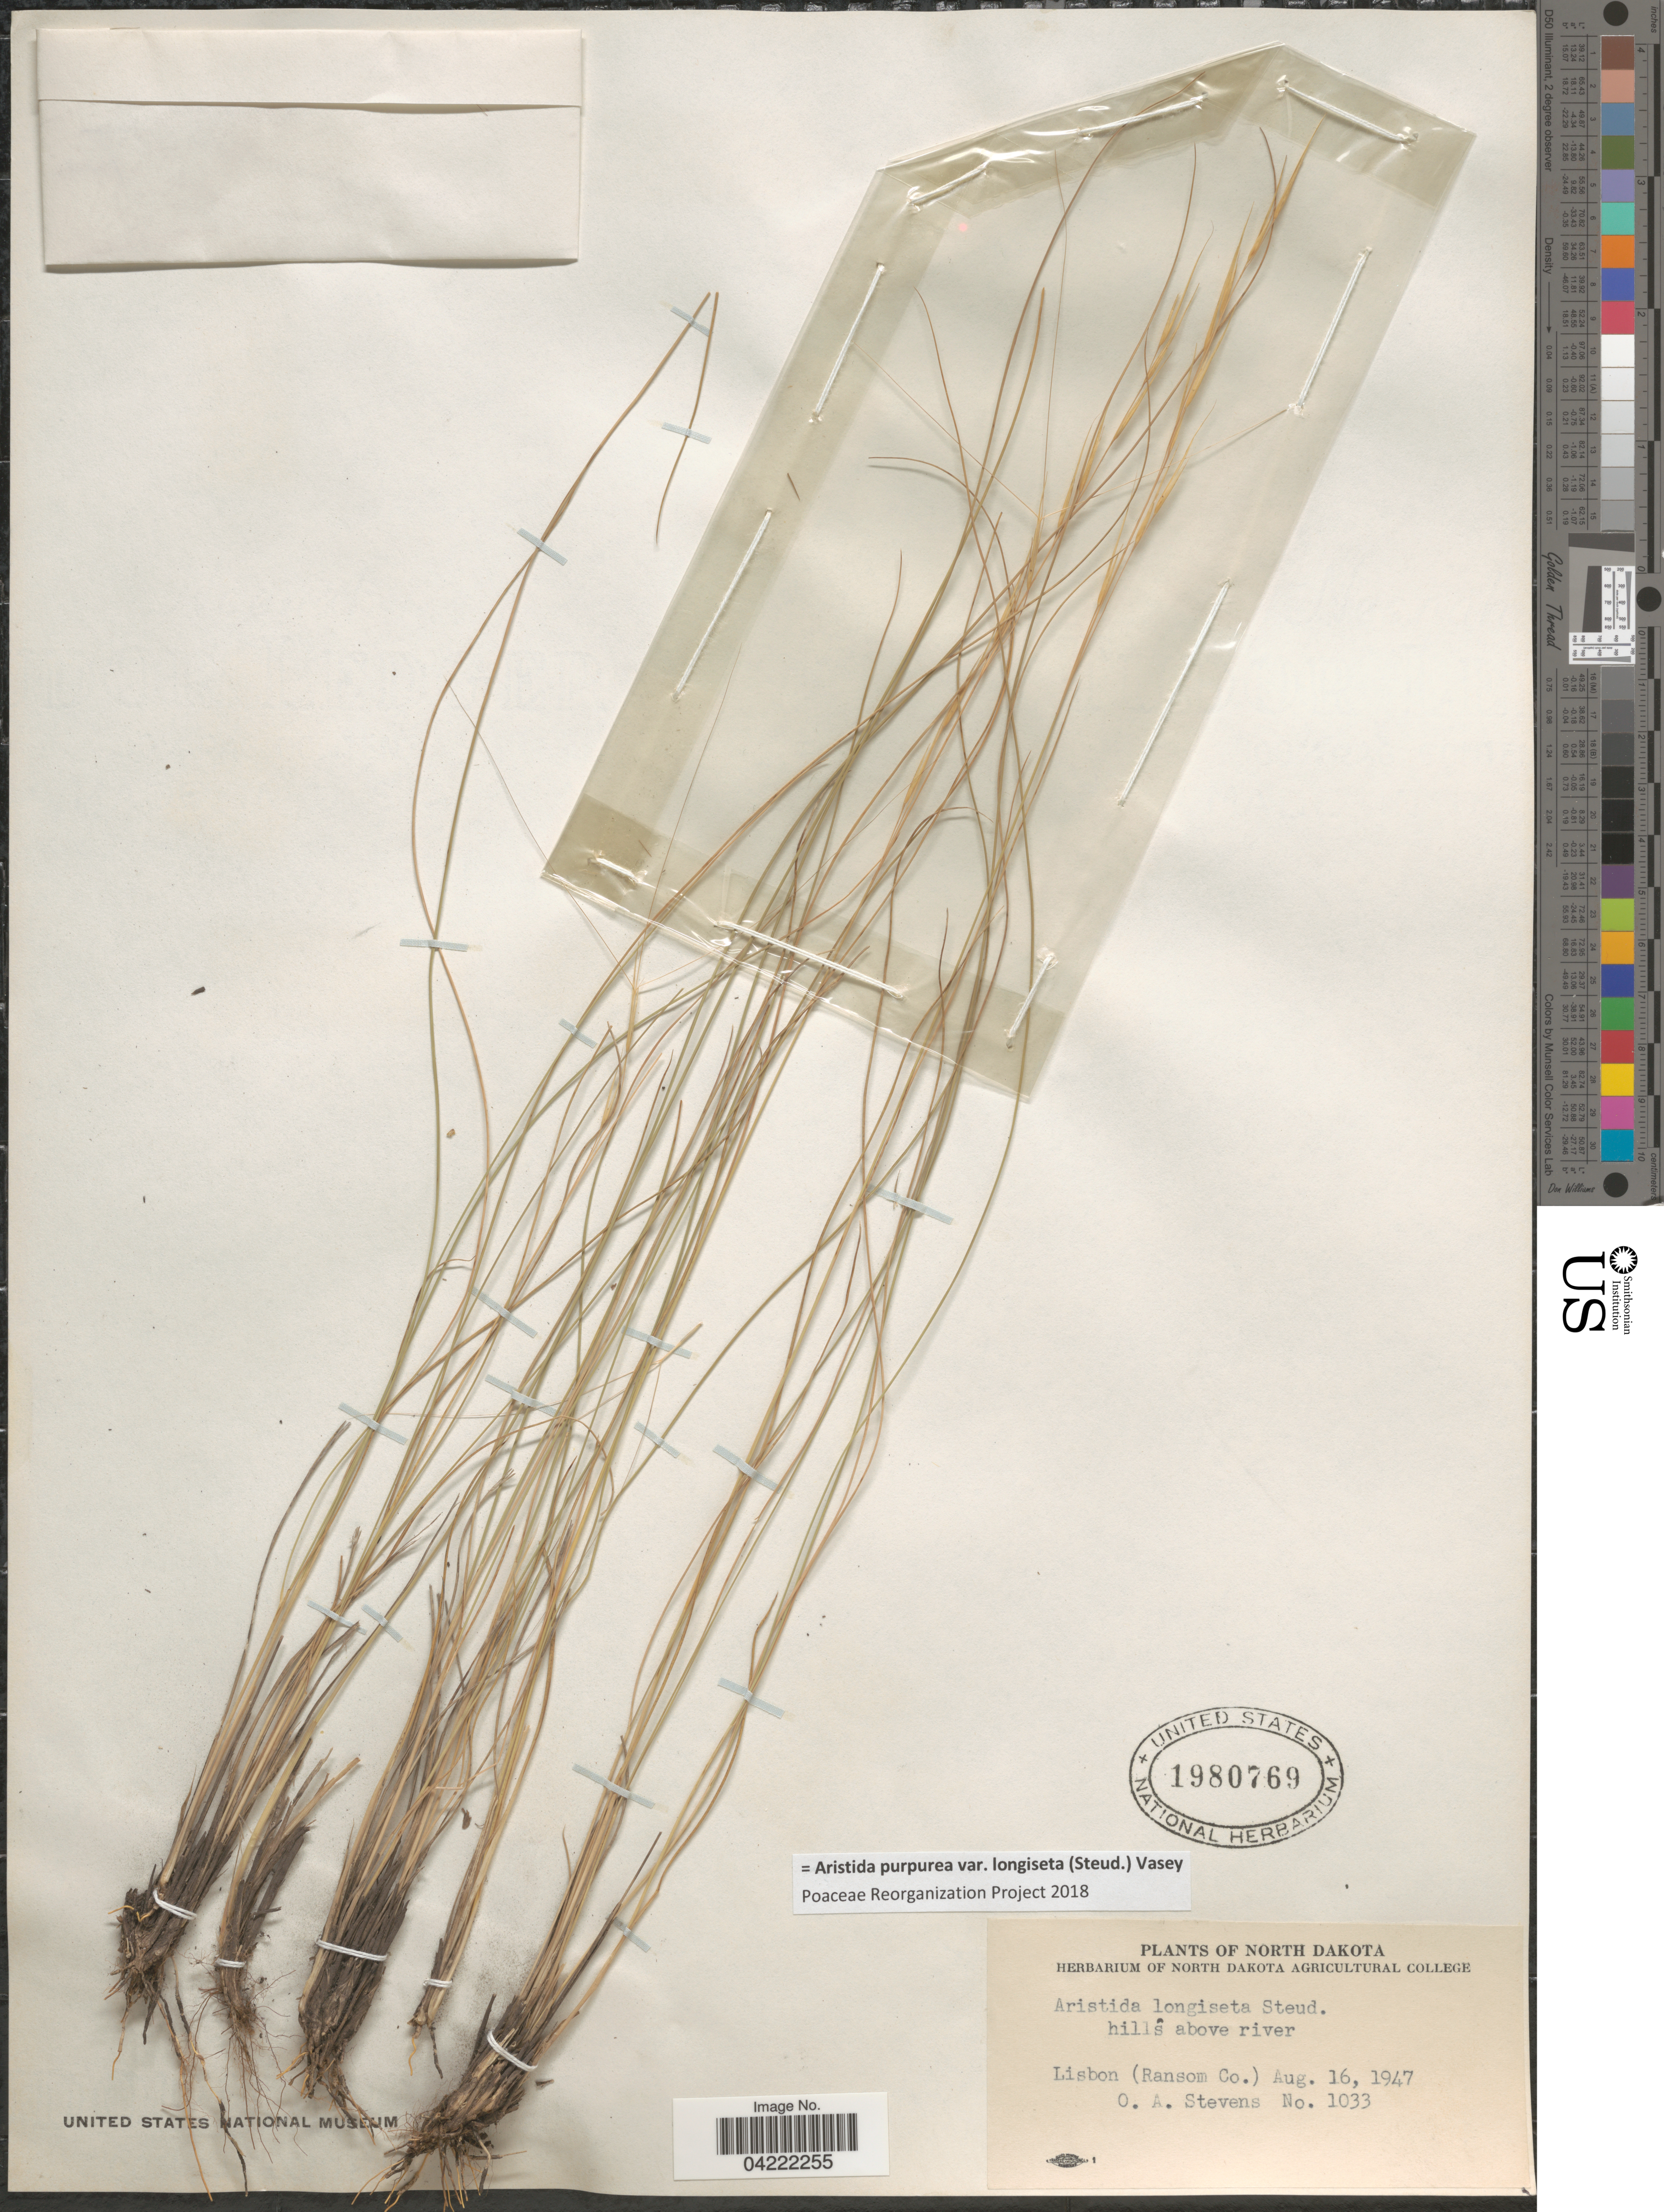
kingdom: Plantae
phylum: Tracheophyta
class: Liliopsida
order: Poales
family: Poaceae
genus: Aristida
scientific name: Aristida purpurea var. longiseta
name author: (Steud.) Vasey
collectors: O. A. Stevens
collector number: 1033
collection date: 1947-08-16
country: United States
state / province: North Dakota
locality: Lisbon (Ransom Co.).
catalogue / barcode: US 1980769